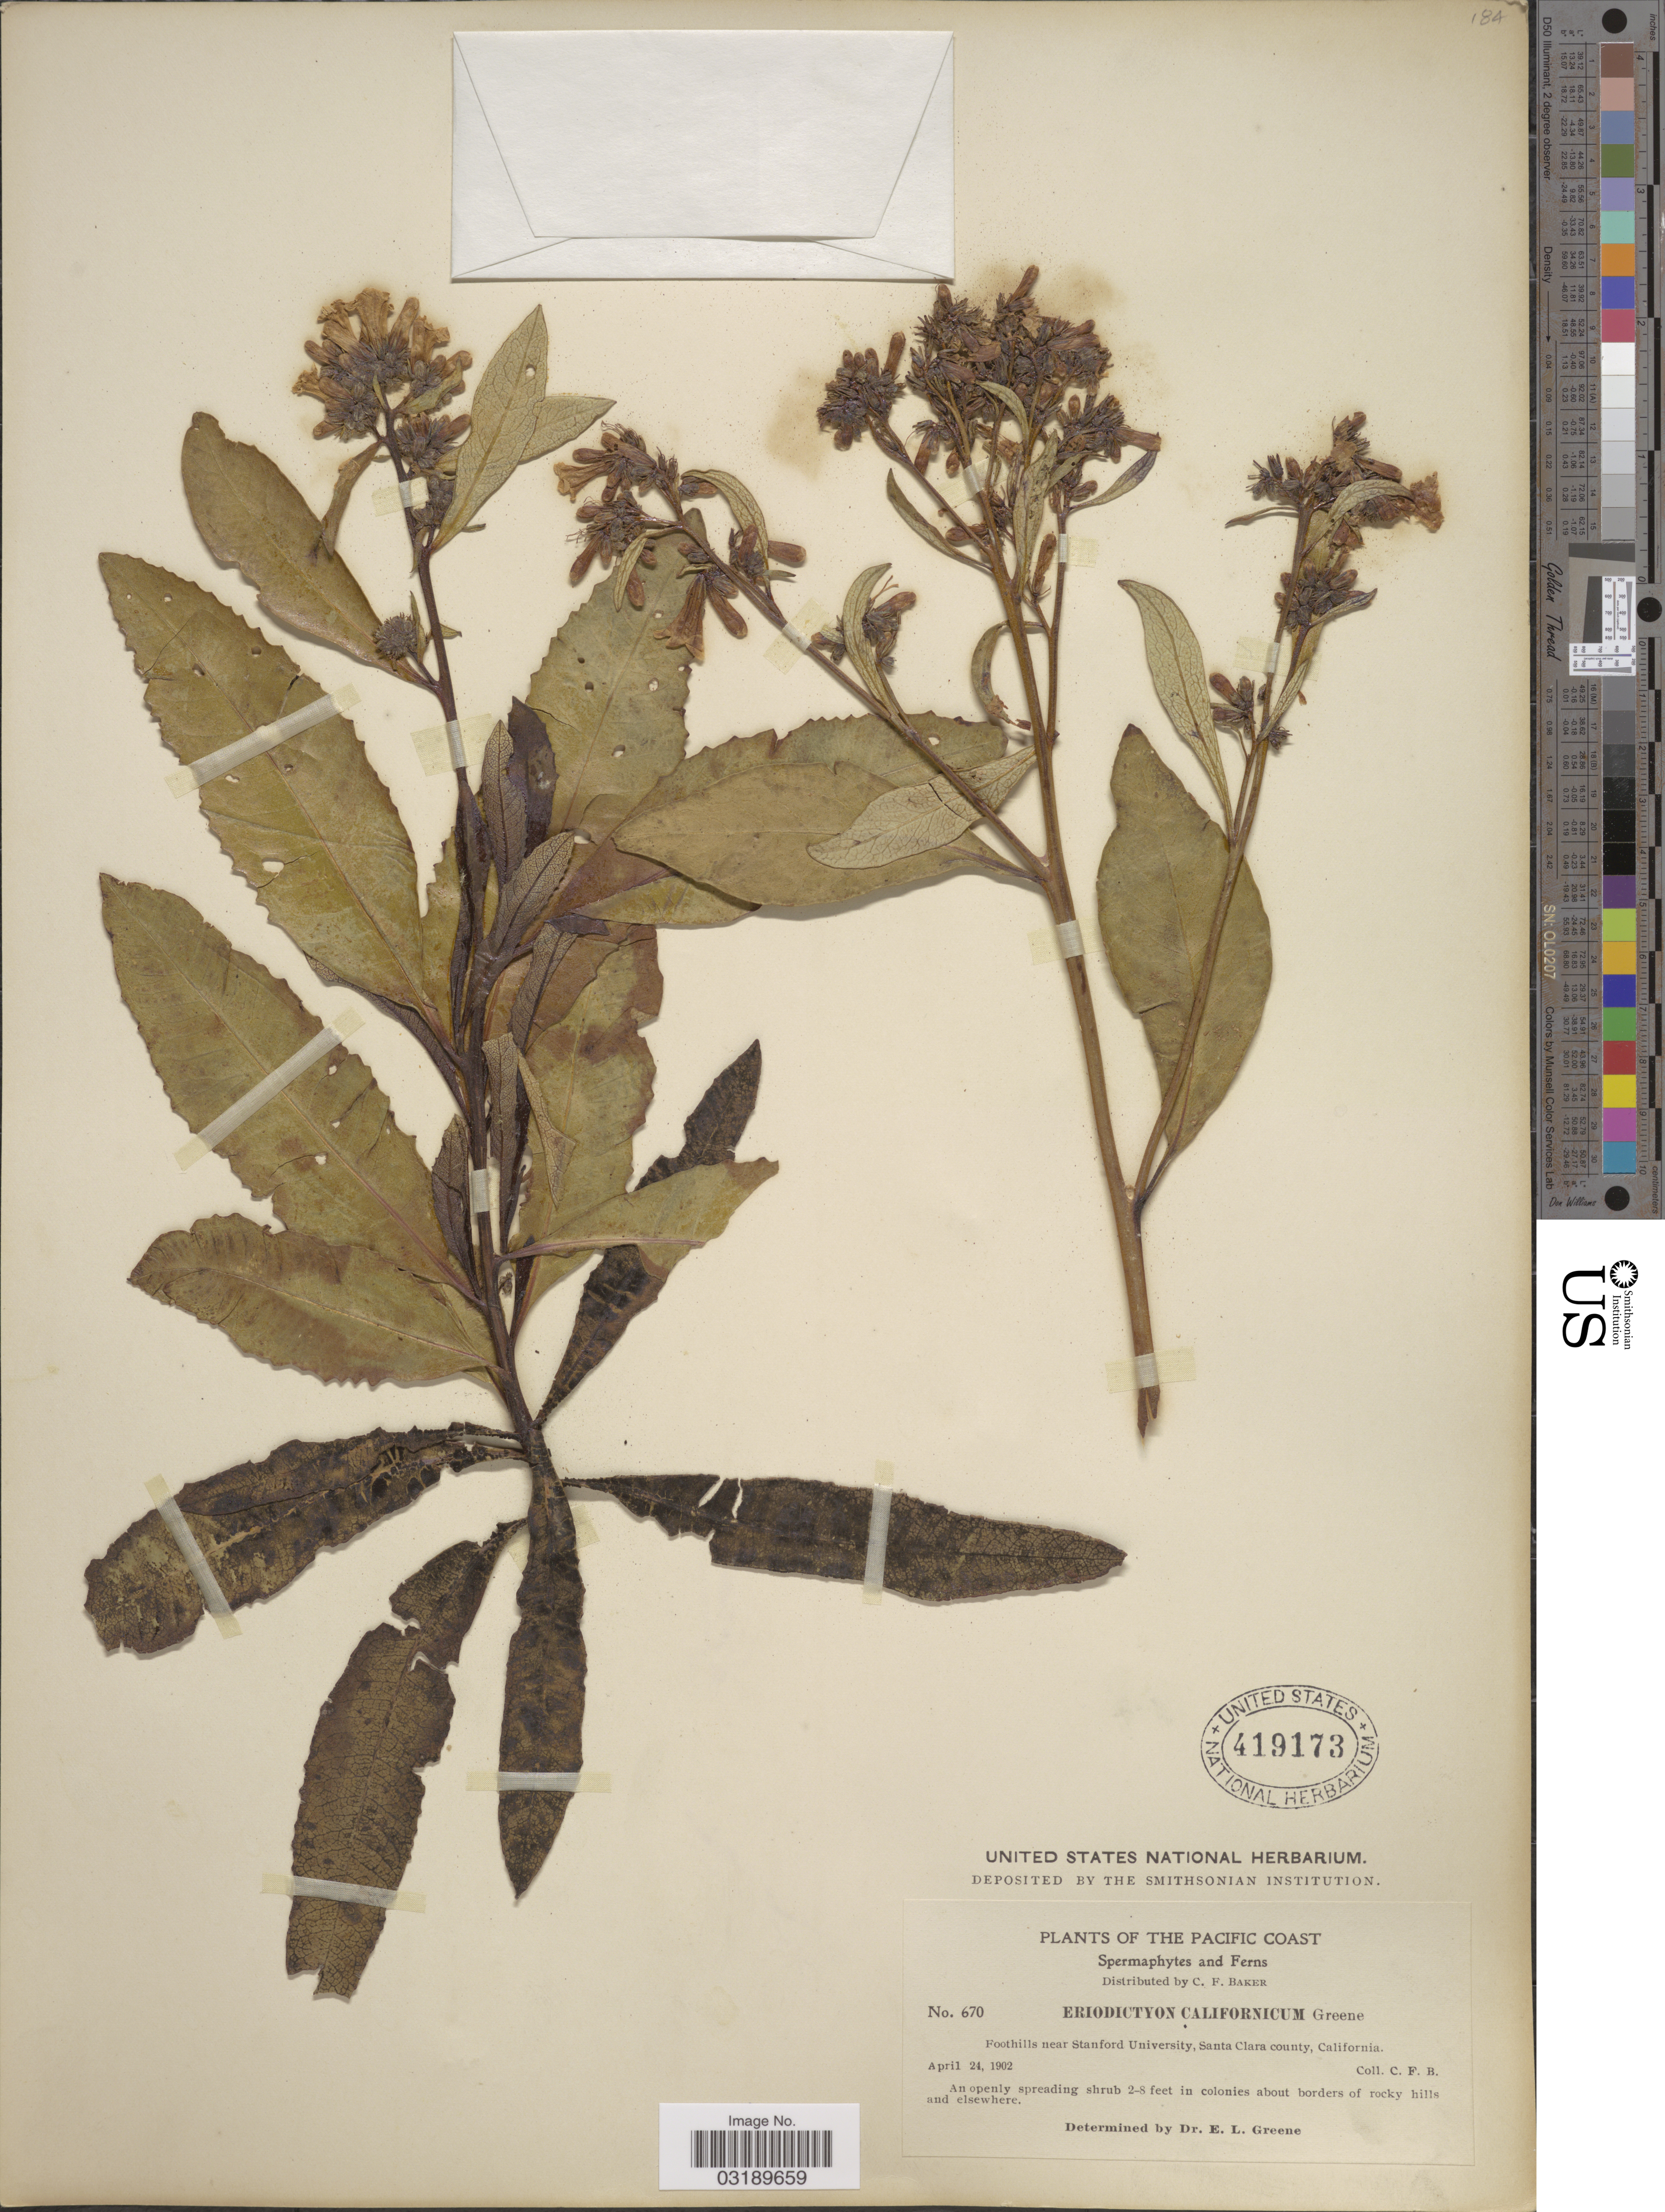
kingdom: Plantae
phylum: Tracheophyta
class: Magnoliopsida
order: Boraginales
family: Namaceae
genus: Eriodictyon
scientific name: Eriodictyon californicum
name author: (Hook. & Arn.) Torr.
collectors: C. F. Baker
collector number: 670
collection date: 1902-04-24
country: United States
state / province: California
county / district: Santa Clara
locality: The Pacific Coast. Foothills near Stanford University, Santa Clara county.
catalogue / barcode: US 419173